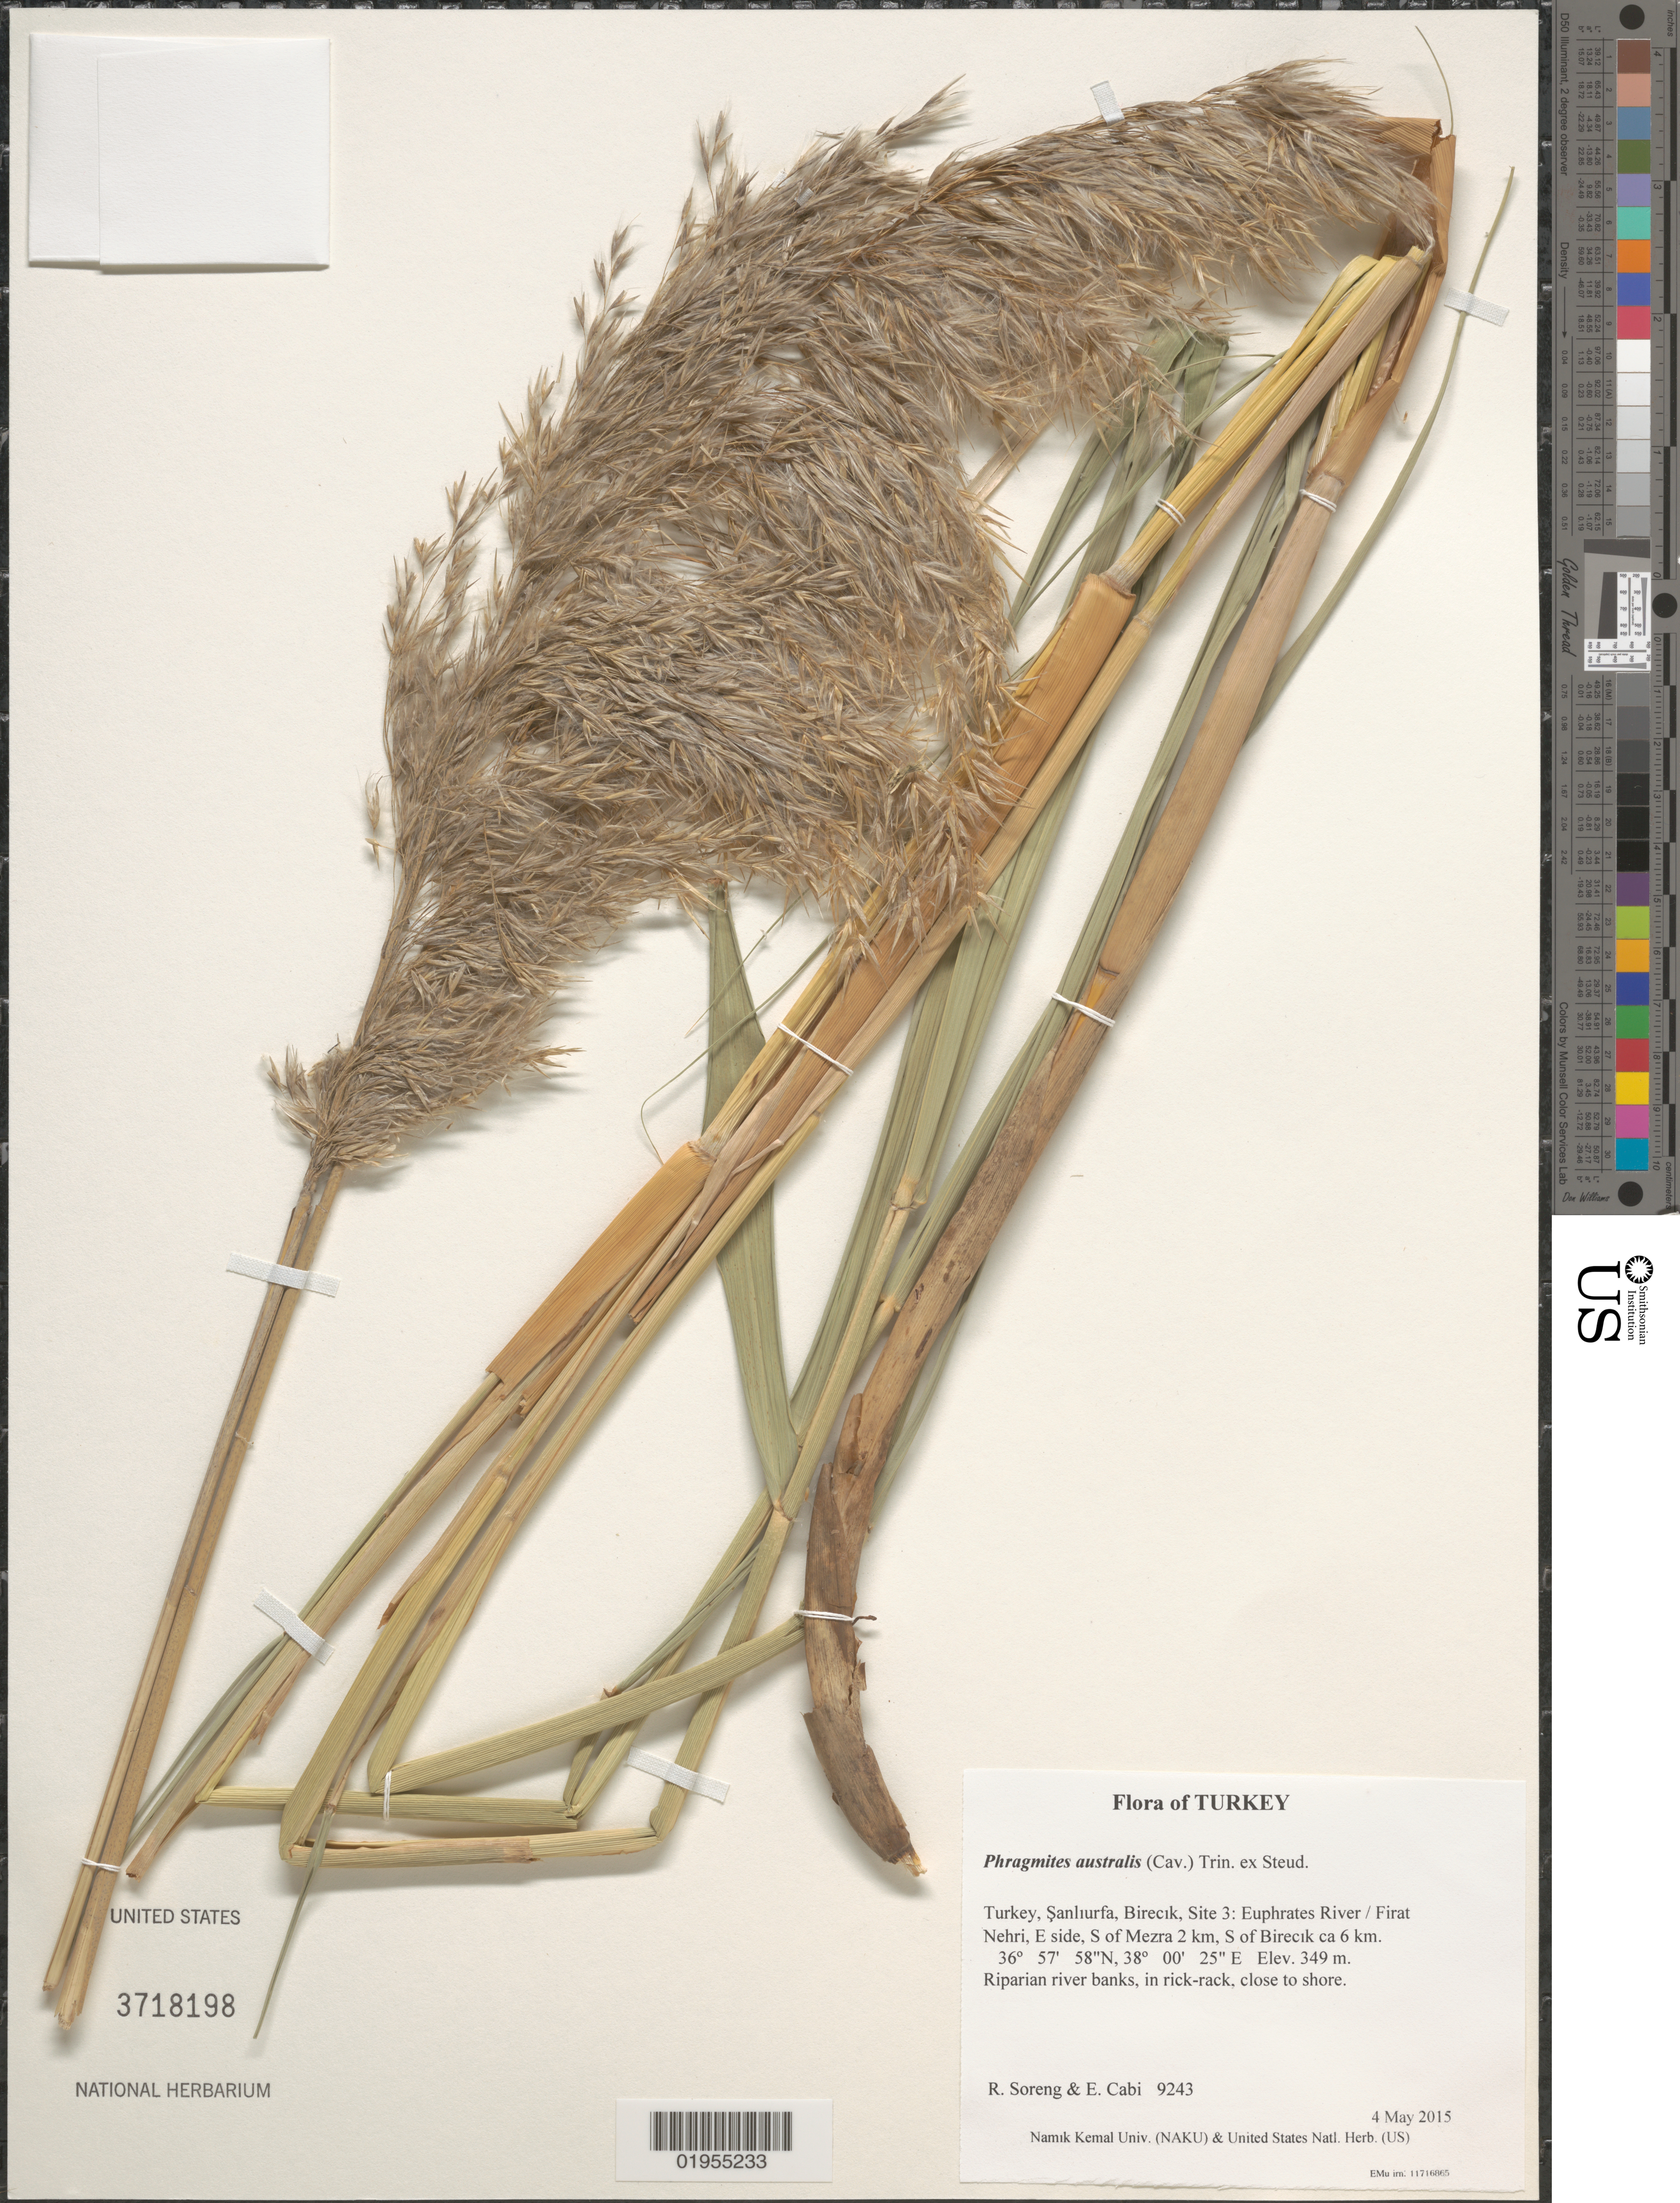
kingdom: Plantae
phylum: Tracheophyta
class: Liliopsida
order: Poales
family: Poaceae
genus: Phragmites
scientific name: Phragmites australis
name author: (Cav.) Trin. ex Steud.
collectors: R. J. Soreng & E. Cabi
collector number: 9243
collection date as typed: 2015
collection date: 2015-05-04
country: Turkey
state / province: Sanliurfa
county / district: Birecik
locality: Site 3: Euphrates River / Firat Nehri, E side, S of Mezra 2 km, S of Birecik ca 6 km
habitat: Riparian river banks, in rick-rack, close to shore,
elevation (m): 349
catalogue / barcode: US 3718198